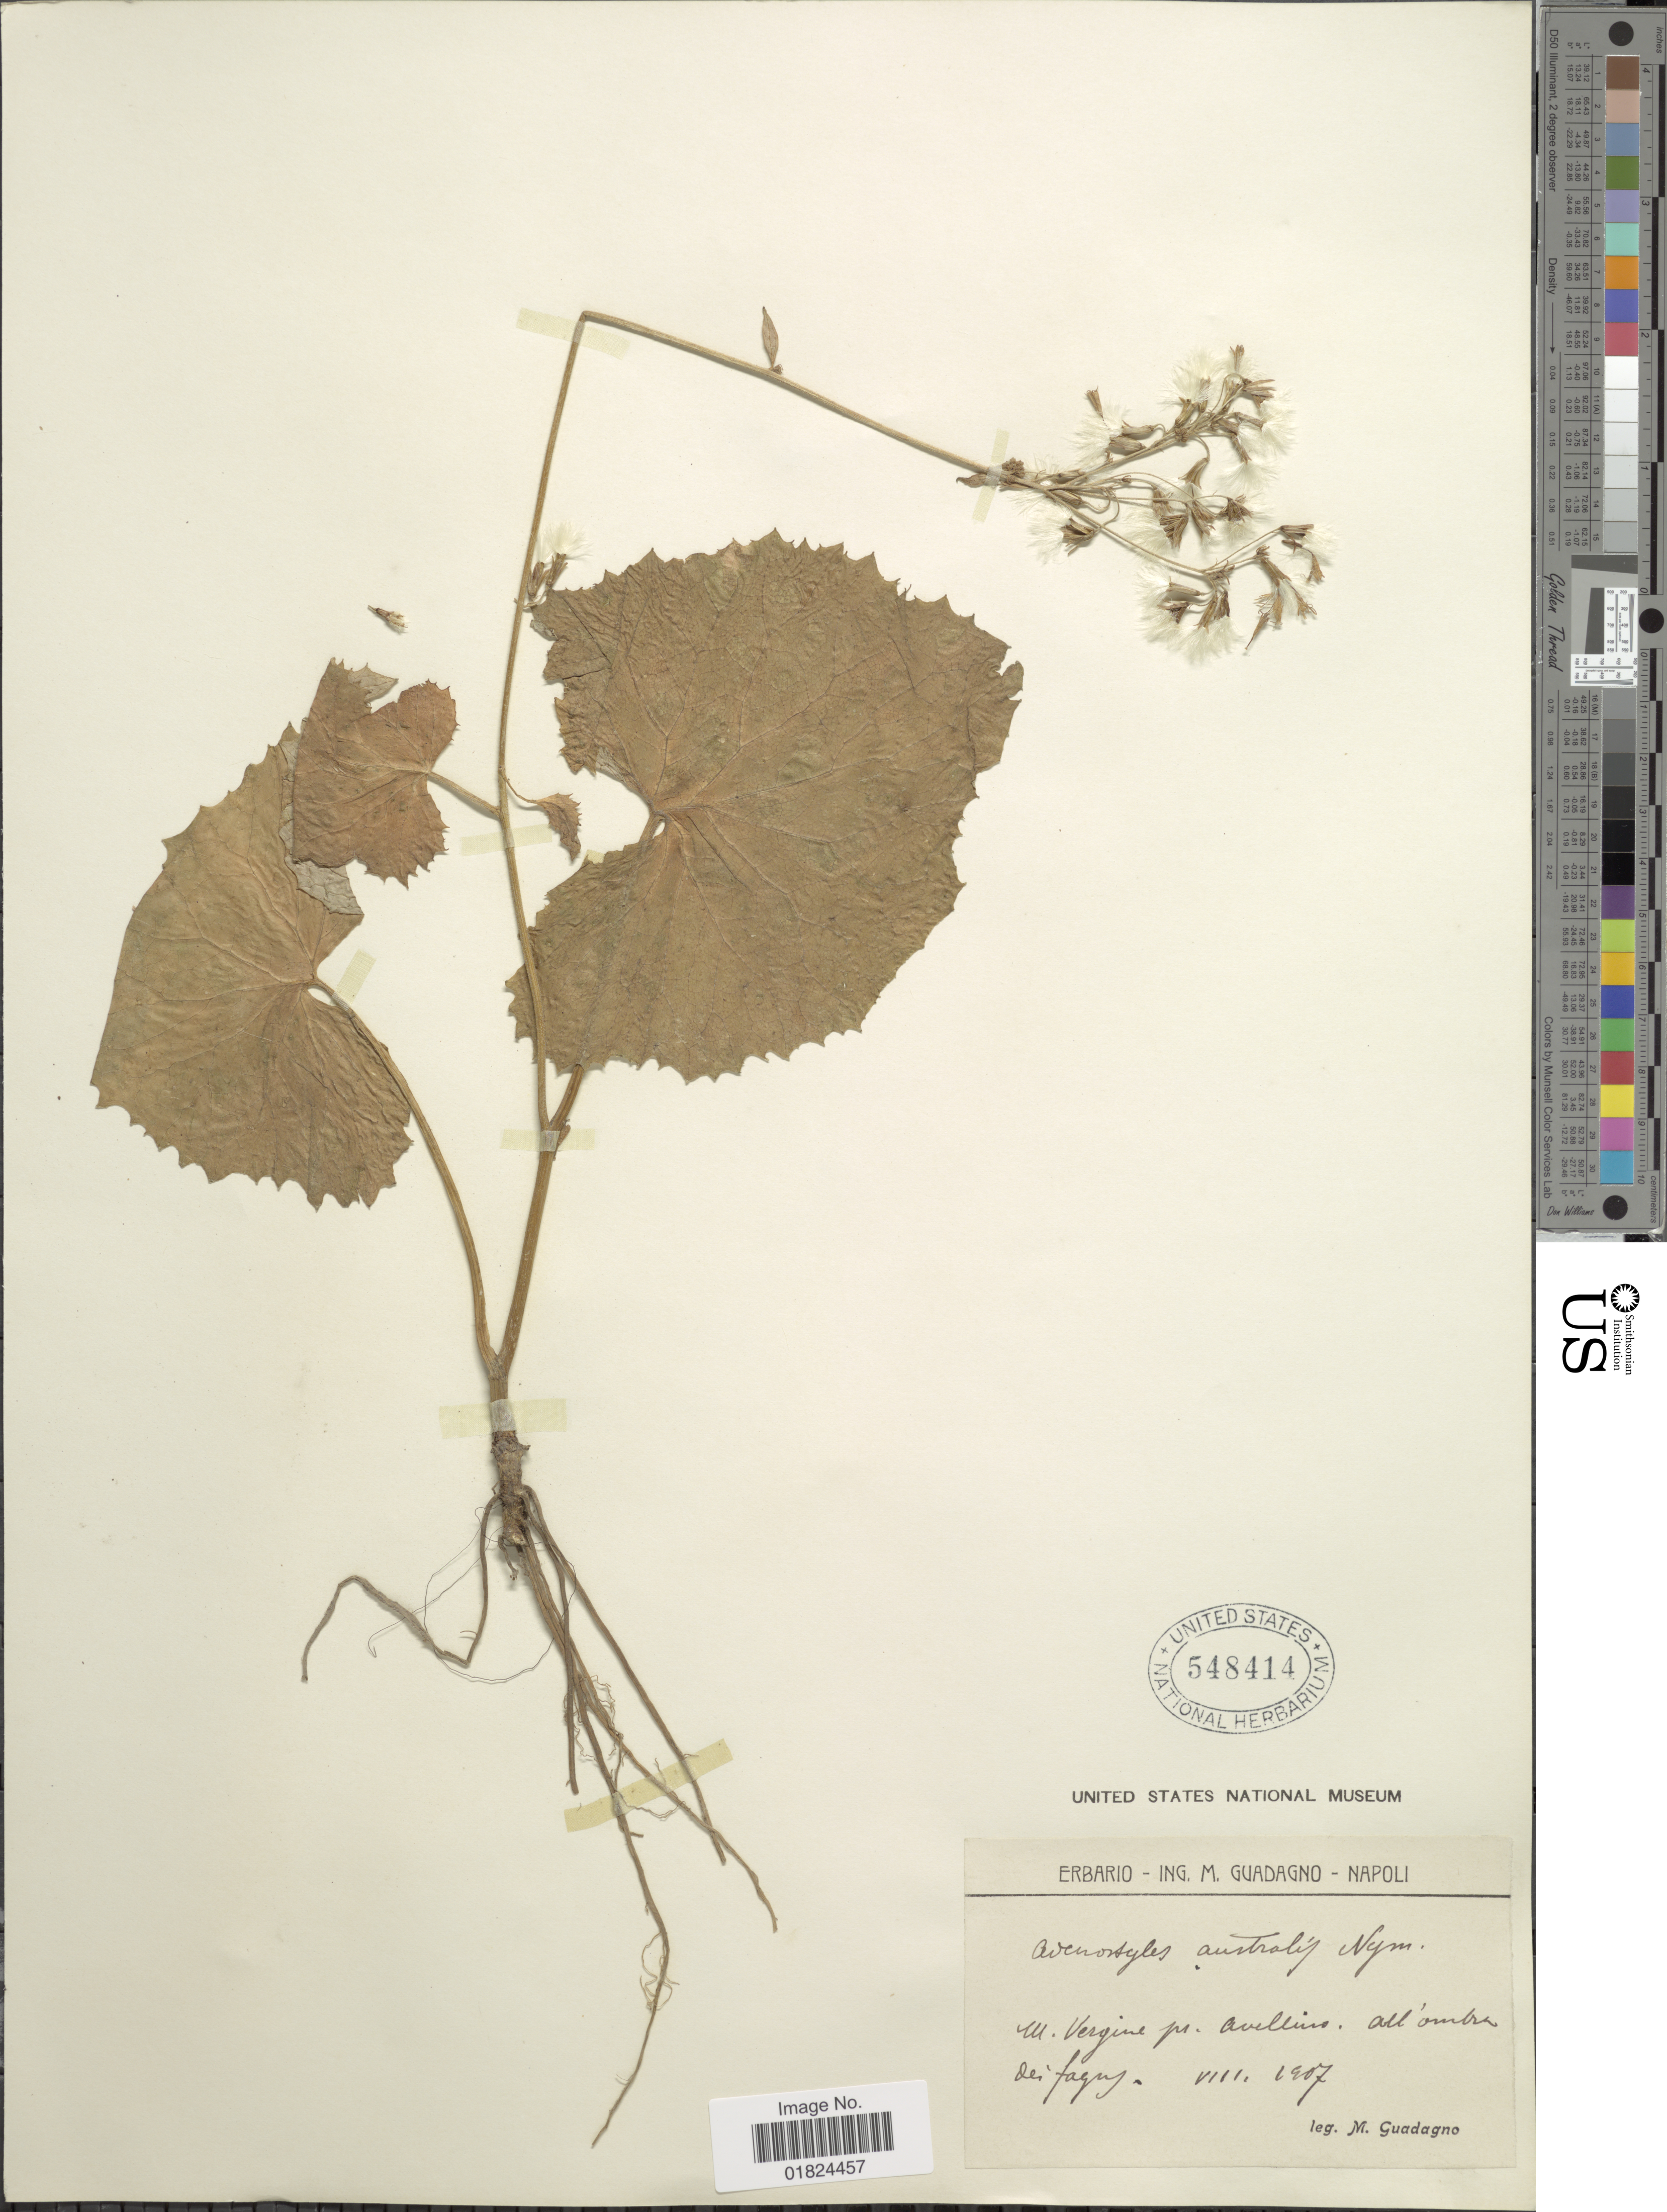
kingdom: Plantae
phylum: Tracheophyta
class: Magnoliopsida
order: Asterales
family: Asteraceae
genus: Adenostyles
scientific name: Adenostyles australis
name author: (Ten.) Iamonico & Pignatti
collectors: M. Guadagno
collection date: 1907-08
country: Italy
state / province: Campania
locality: M. Vergine pr. Avellino, all'ombra dei fagus.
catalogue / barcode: US 548414